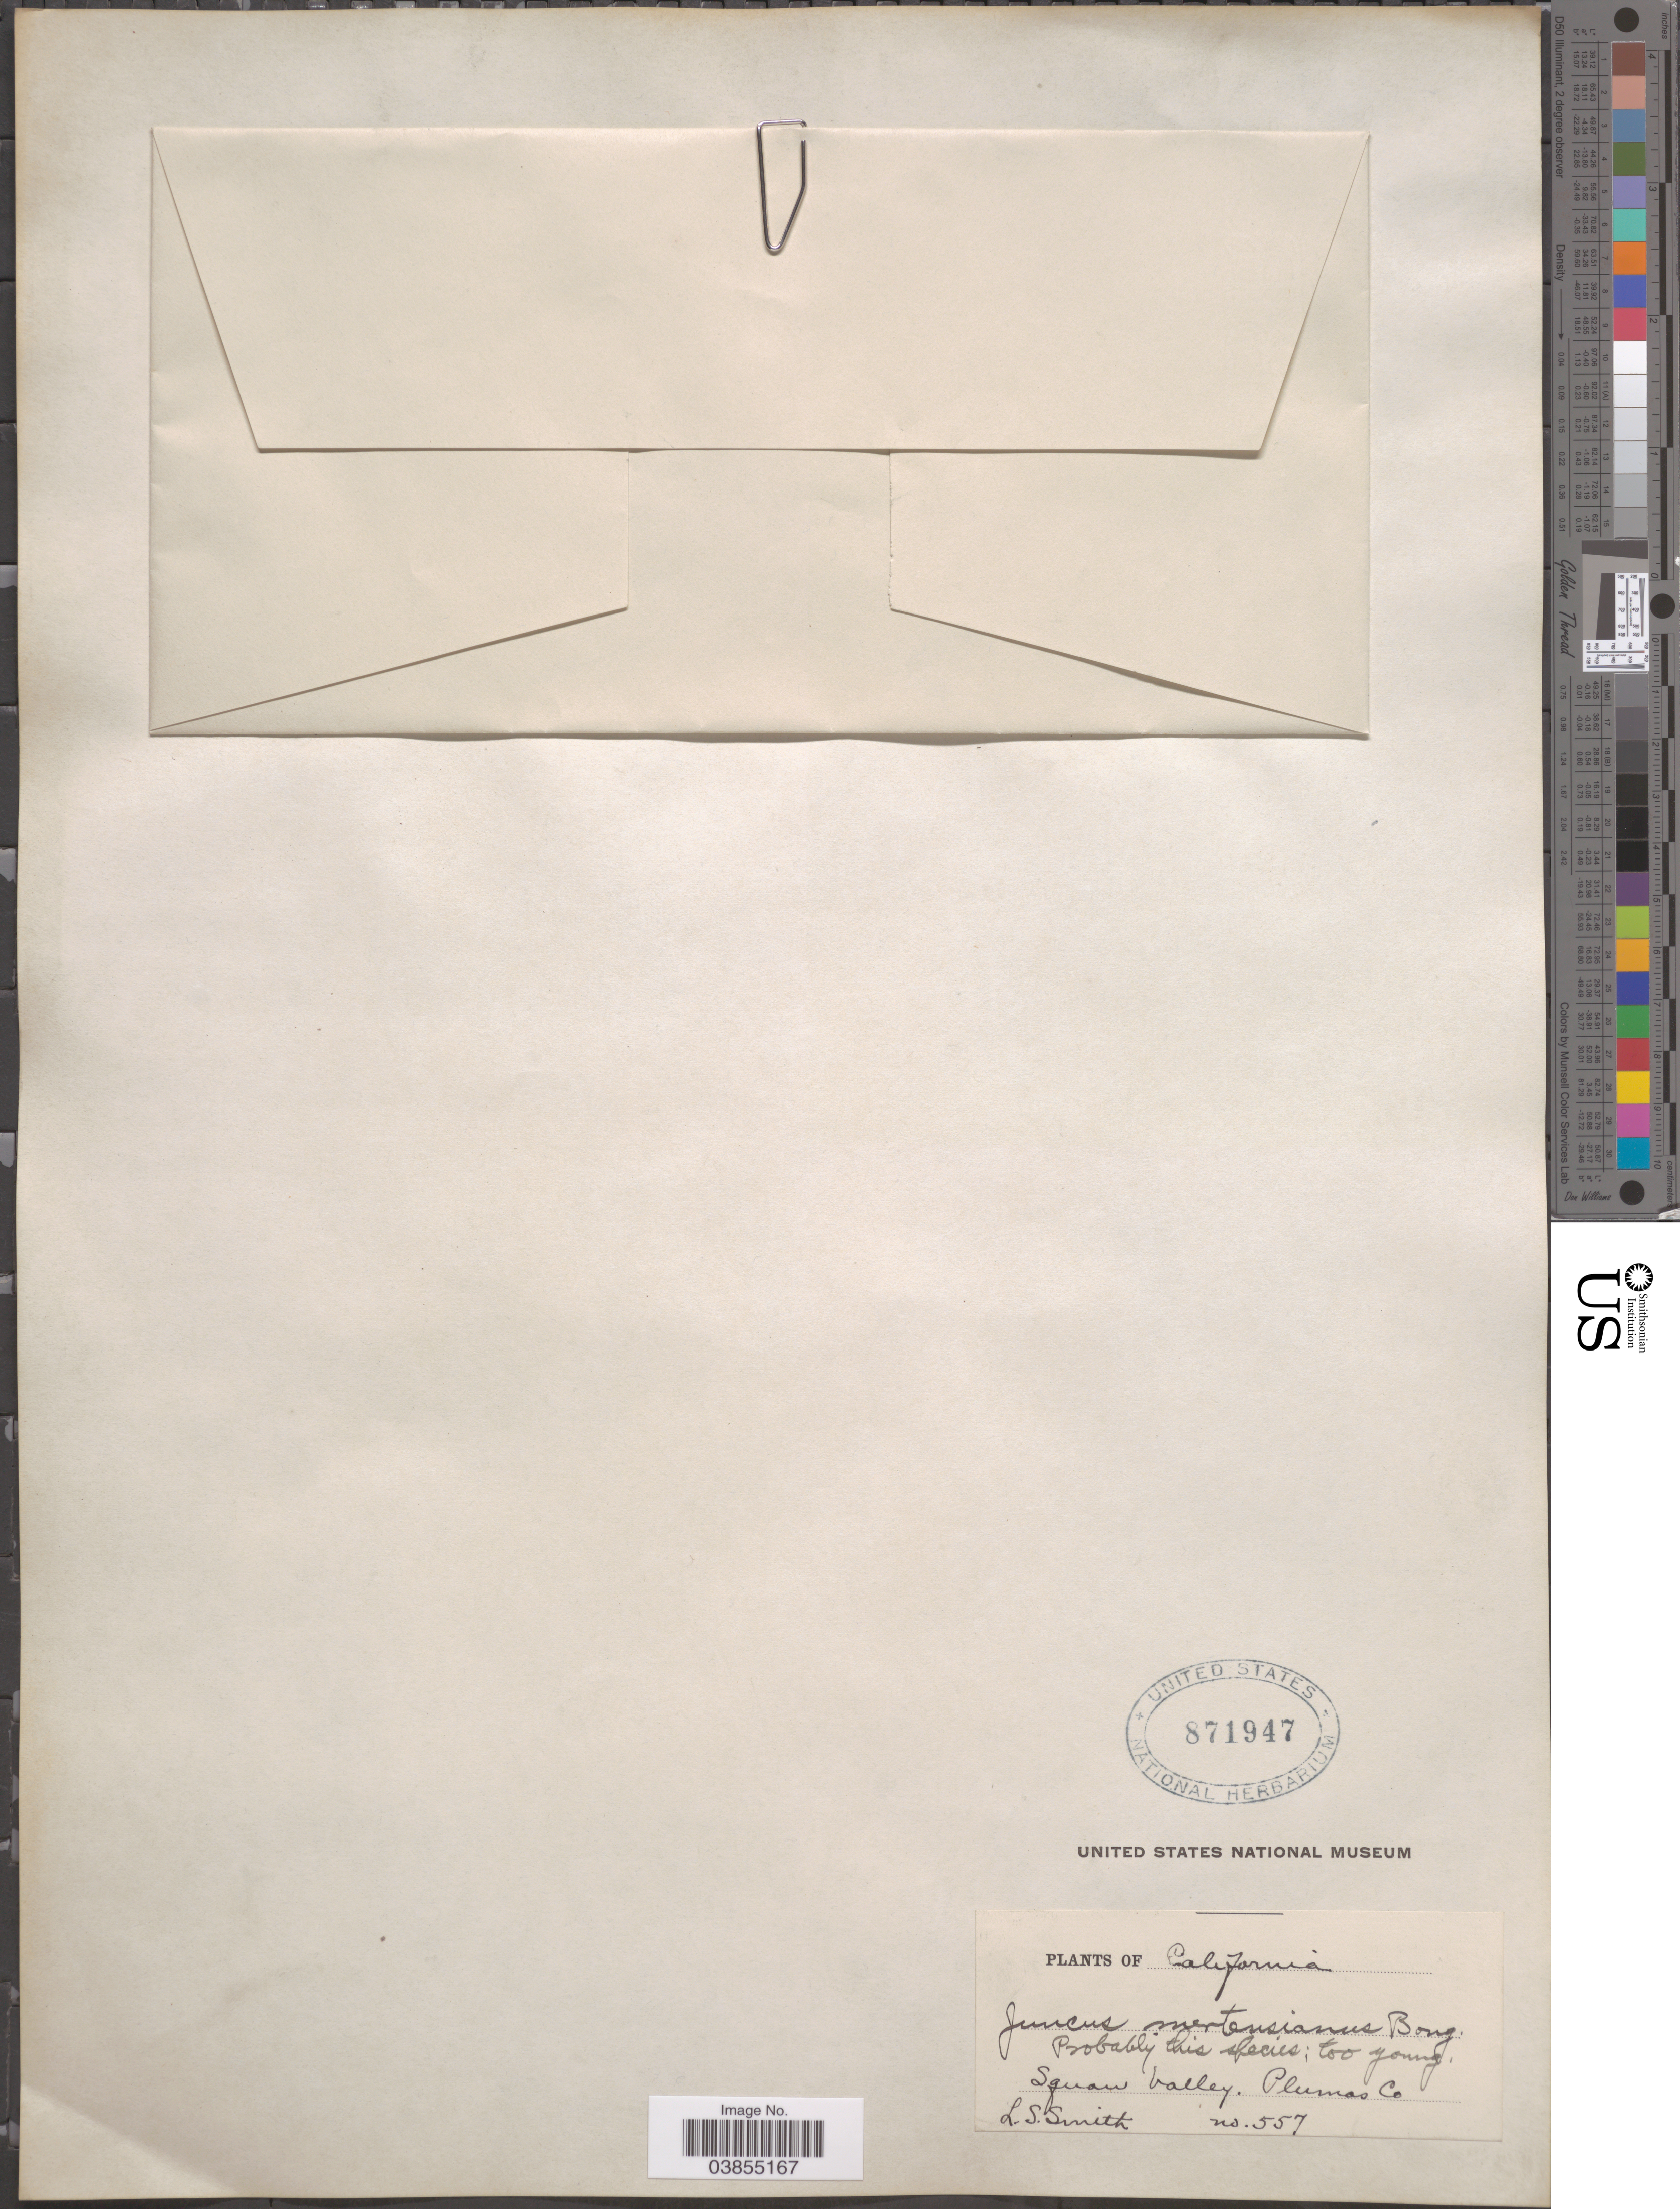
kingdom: Plantae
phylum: Tracheophyta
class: Liliopsida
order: Poales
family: Juncaceae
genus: Juncus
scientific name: Juncus mertensianus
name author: Bong.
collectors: L. Smith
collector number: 557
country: United States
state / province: California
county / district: Plumas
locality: Squaw Valley, Plumas Co.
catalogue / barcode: US 871947